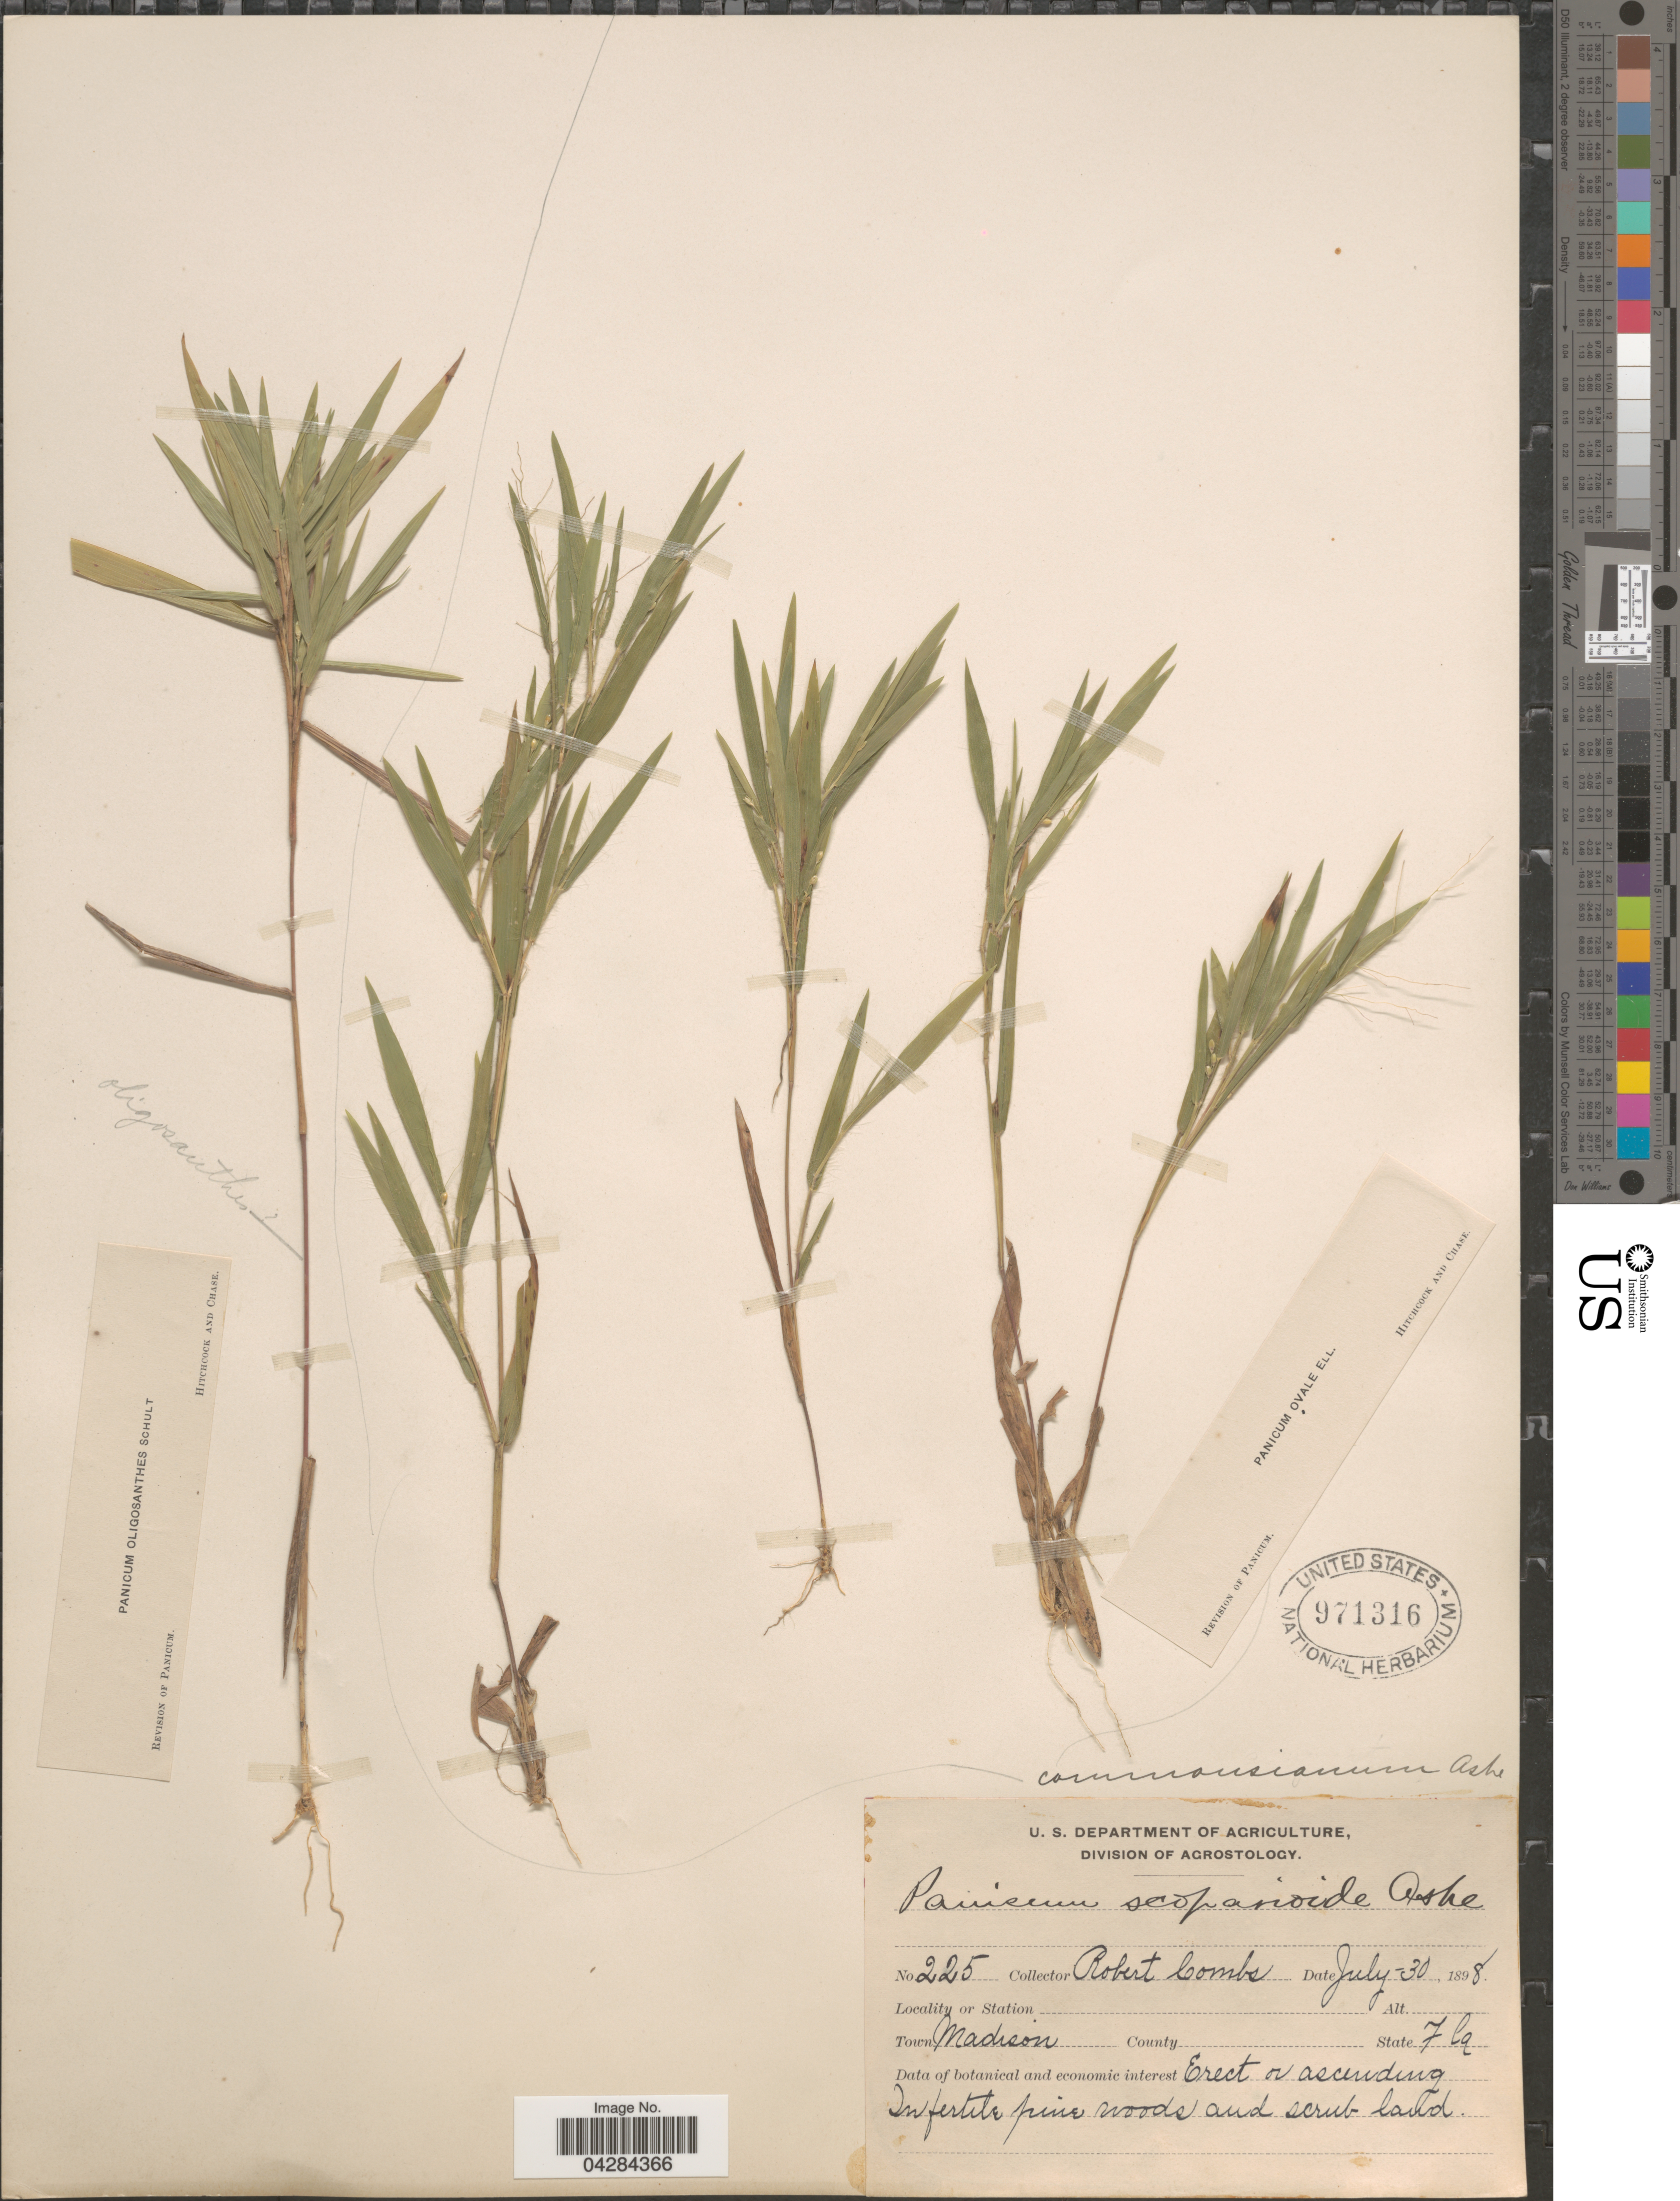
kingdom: Plantae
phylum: Tracheophyta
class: Liliopsida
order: Poales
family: Poaceae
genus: Dichanthelium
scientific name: Dichanthelium ovale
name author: (Elliott) Gould & C.A. Clark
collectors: R. Combs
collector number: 225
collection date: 1898-07-30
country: United States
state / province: Florida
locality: Town Madison. In fertile pine woods and scrub land.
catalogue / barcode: US 971316